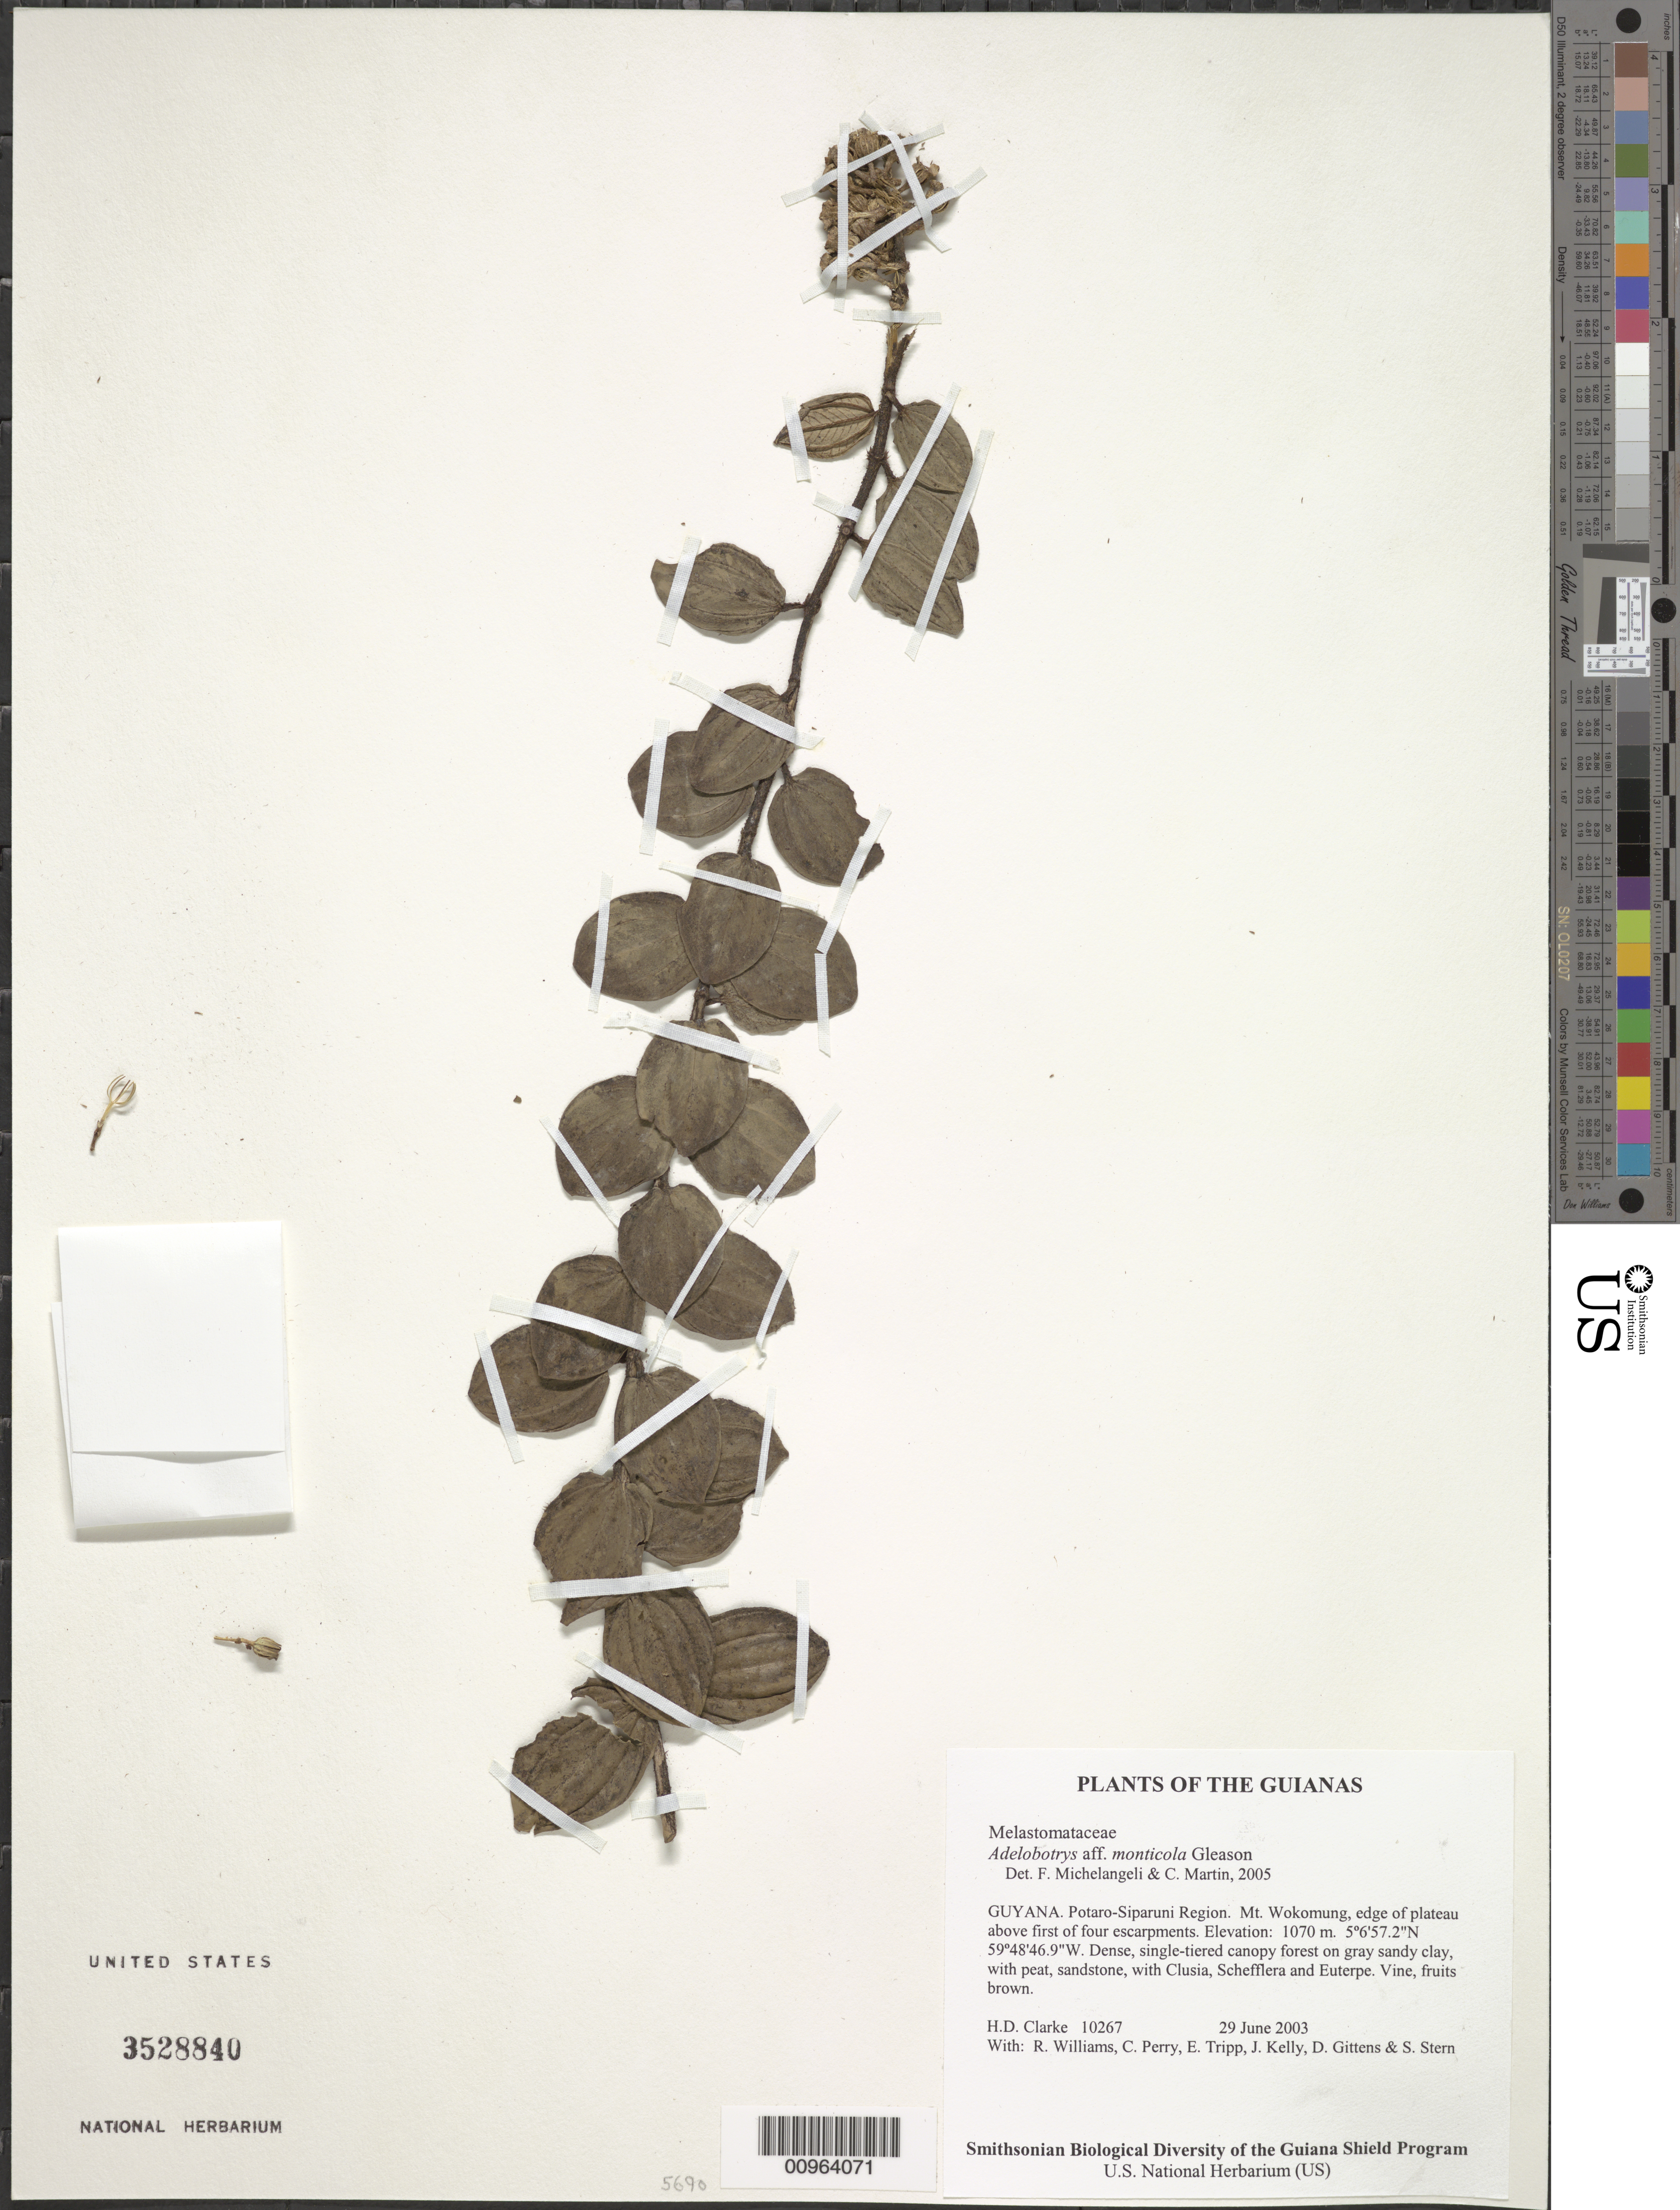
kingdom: Plantae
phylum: Tracheophyta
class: Magnoliopsida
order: Myrtales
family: Melastomataceae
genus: Adelobotrys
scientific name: Adelobotrys monticola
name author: Gleason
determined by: Michelangeli, F. A.; Martin, C.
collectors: H. D. Clarke, R. Williams, C. Perry, E. Tripp, J. Kelly, D. Gittens & S. R. Stern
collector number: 10267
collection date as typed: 29 June 2003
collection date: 2003-06-29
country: Guyana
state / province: Potaro-Siparuni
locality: Mt. Wokomung, edge of plateau above first of four escarpments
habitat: Dense, single-tiered canopy forest on gray sandy clay, with peat, sandstone, with Clusia, Schefflera and Euterpe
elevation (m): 1070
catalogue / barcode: US 3528840